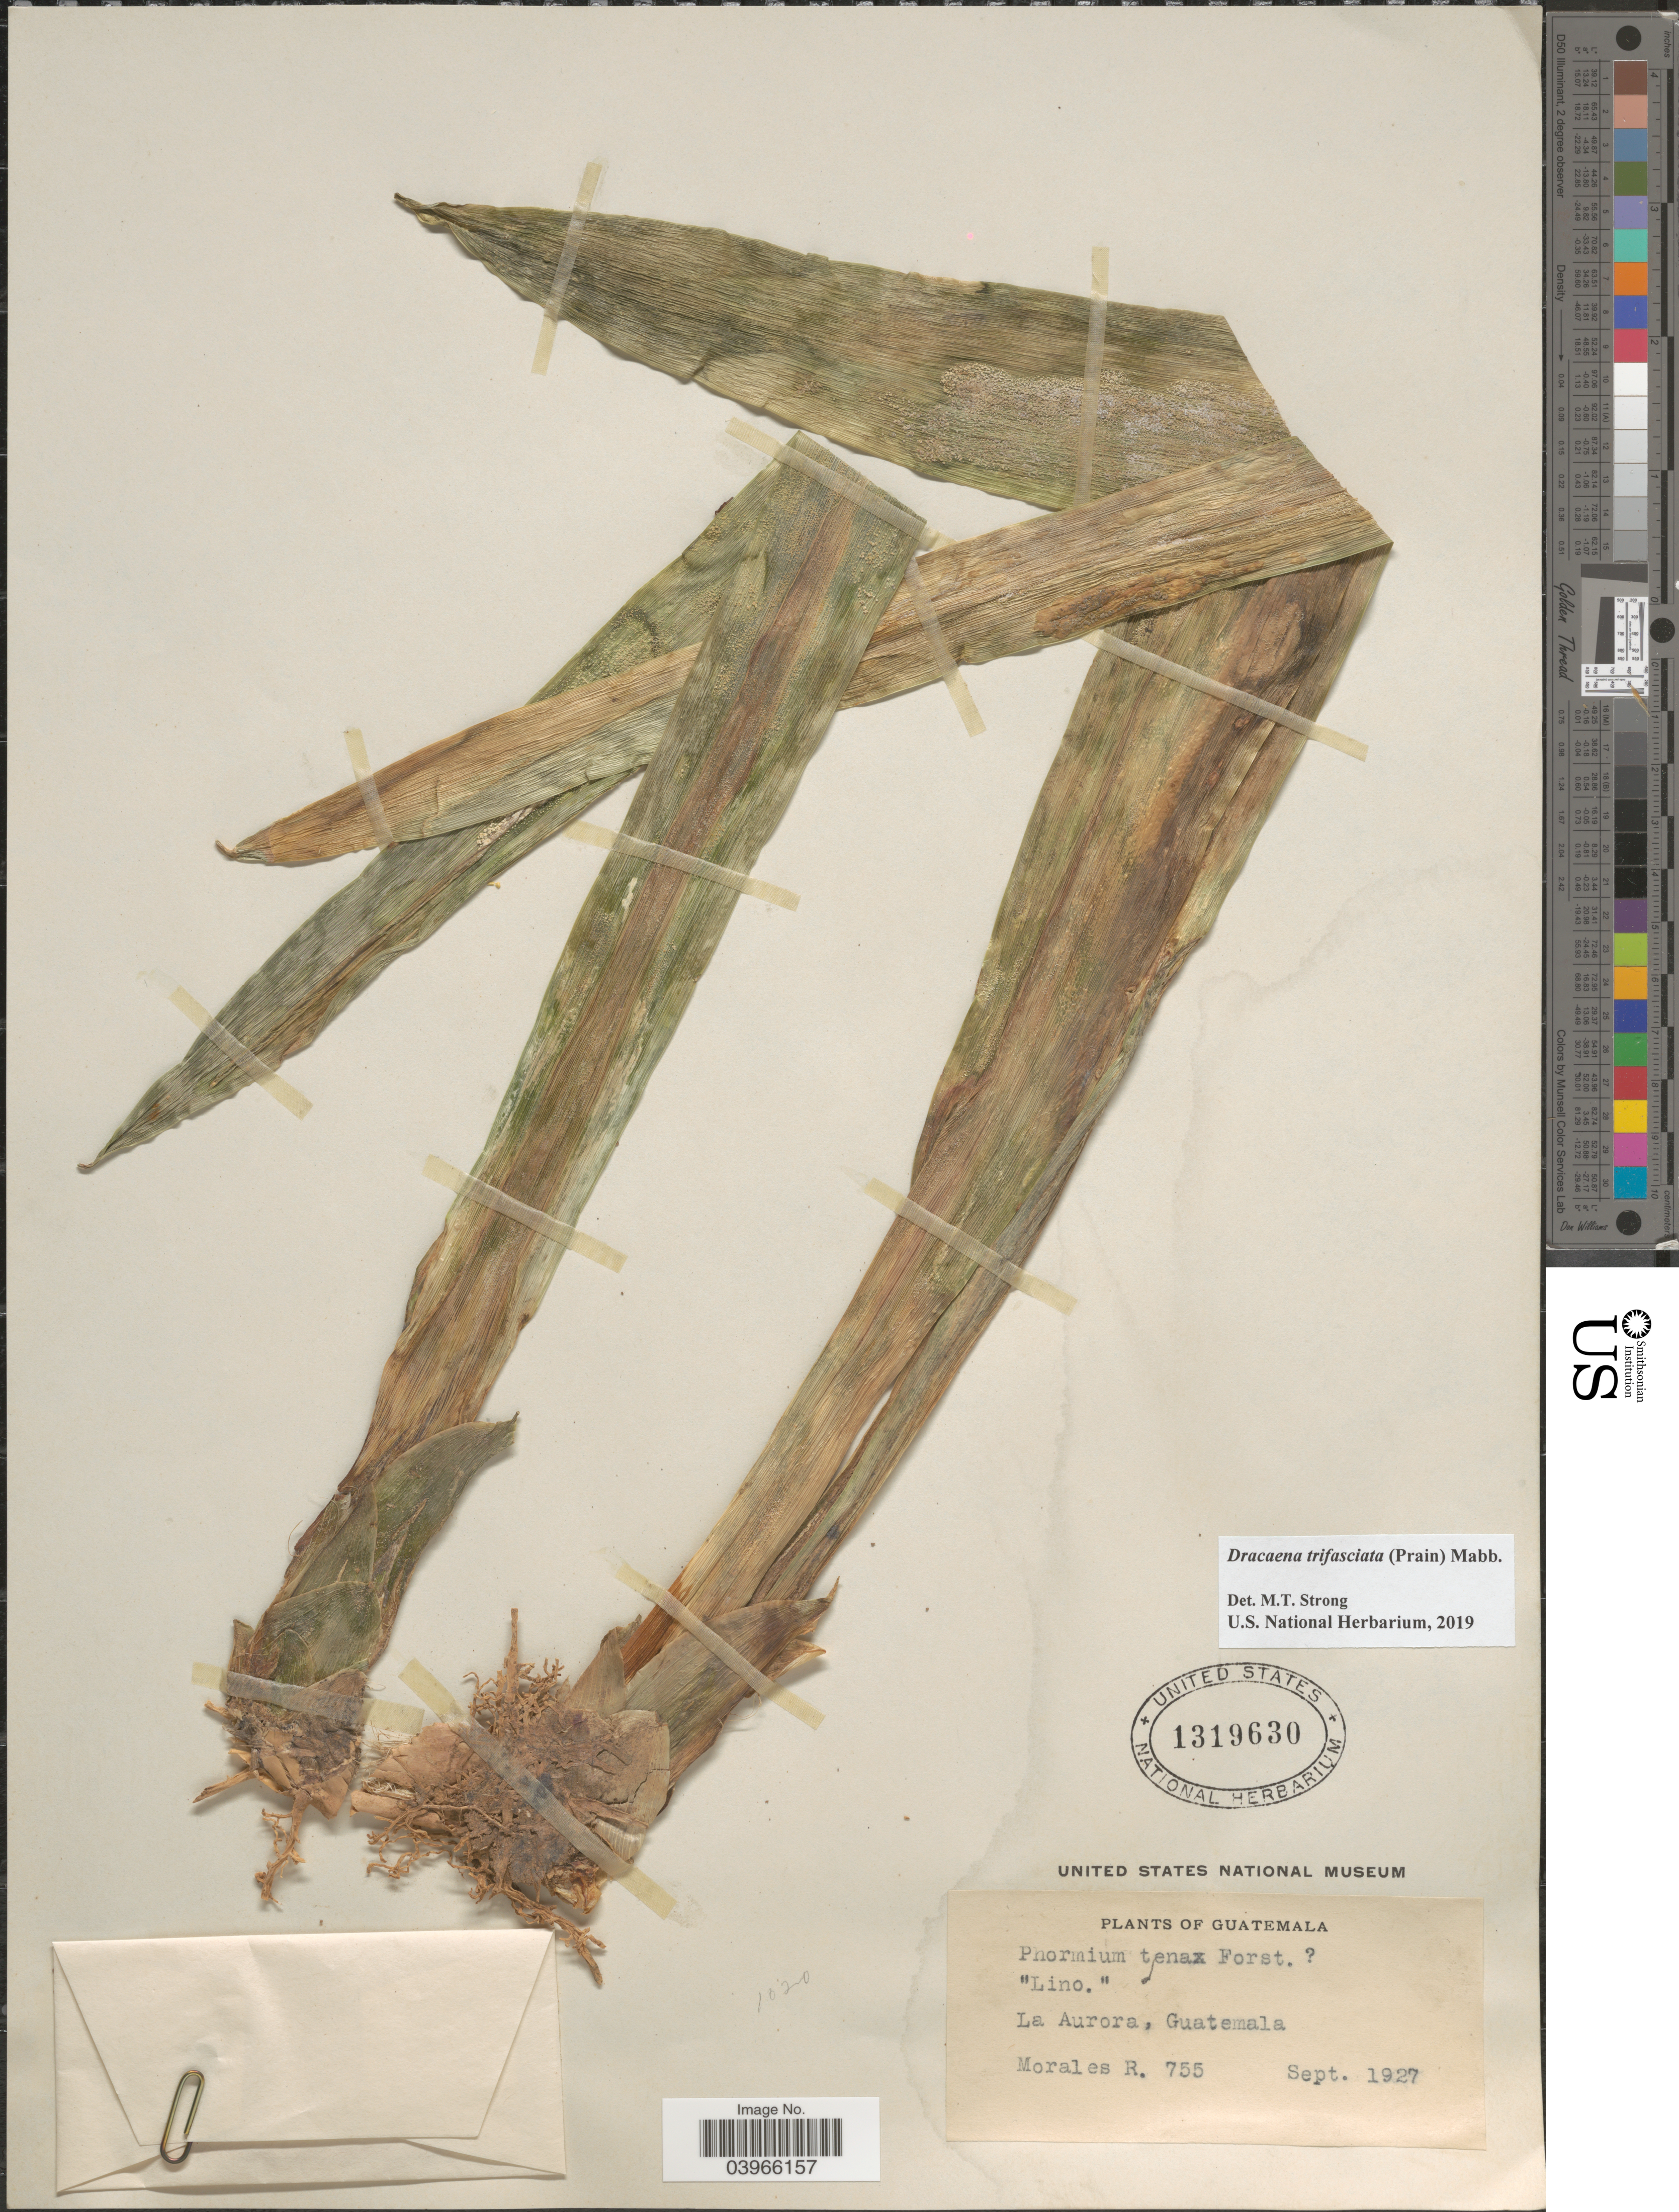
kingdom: Plantae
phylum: Tracheophyta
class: Liliopsida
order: Asparagales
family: Asparagaceae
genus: Dracaena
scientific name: Dracaena trifasciata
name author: (Prain) Mabb.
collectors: R. Morales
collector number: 755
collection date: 1927-09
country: Guatemala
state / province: Guatemala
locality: La Aurora.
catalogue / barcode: US 1319630